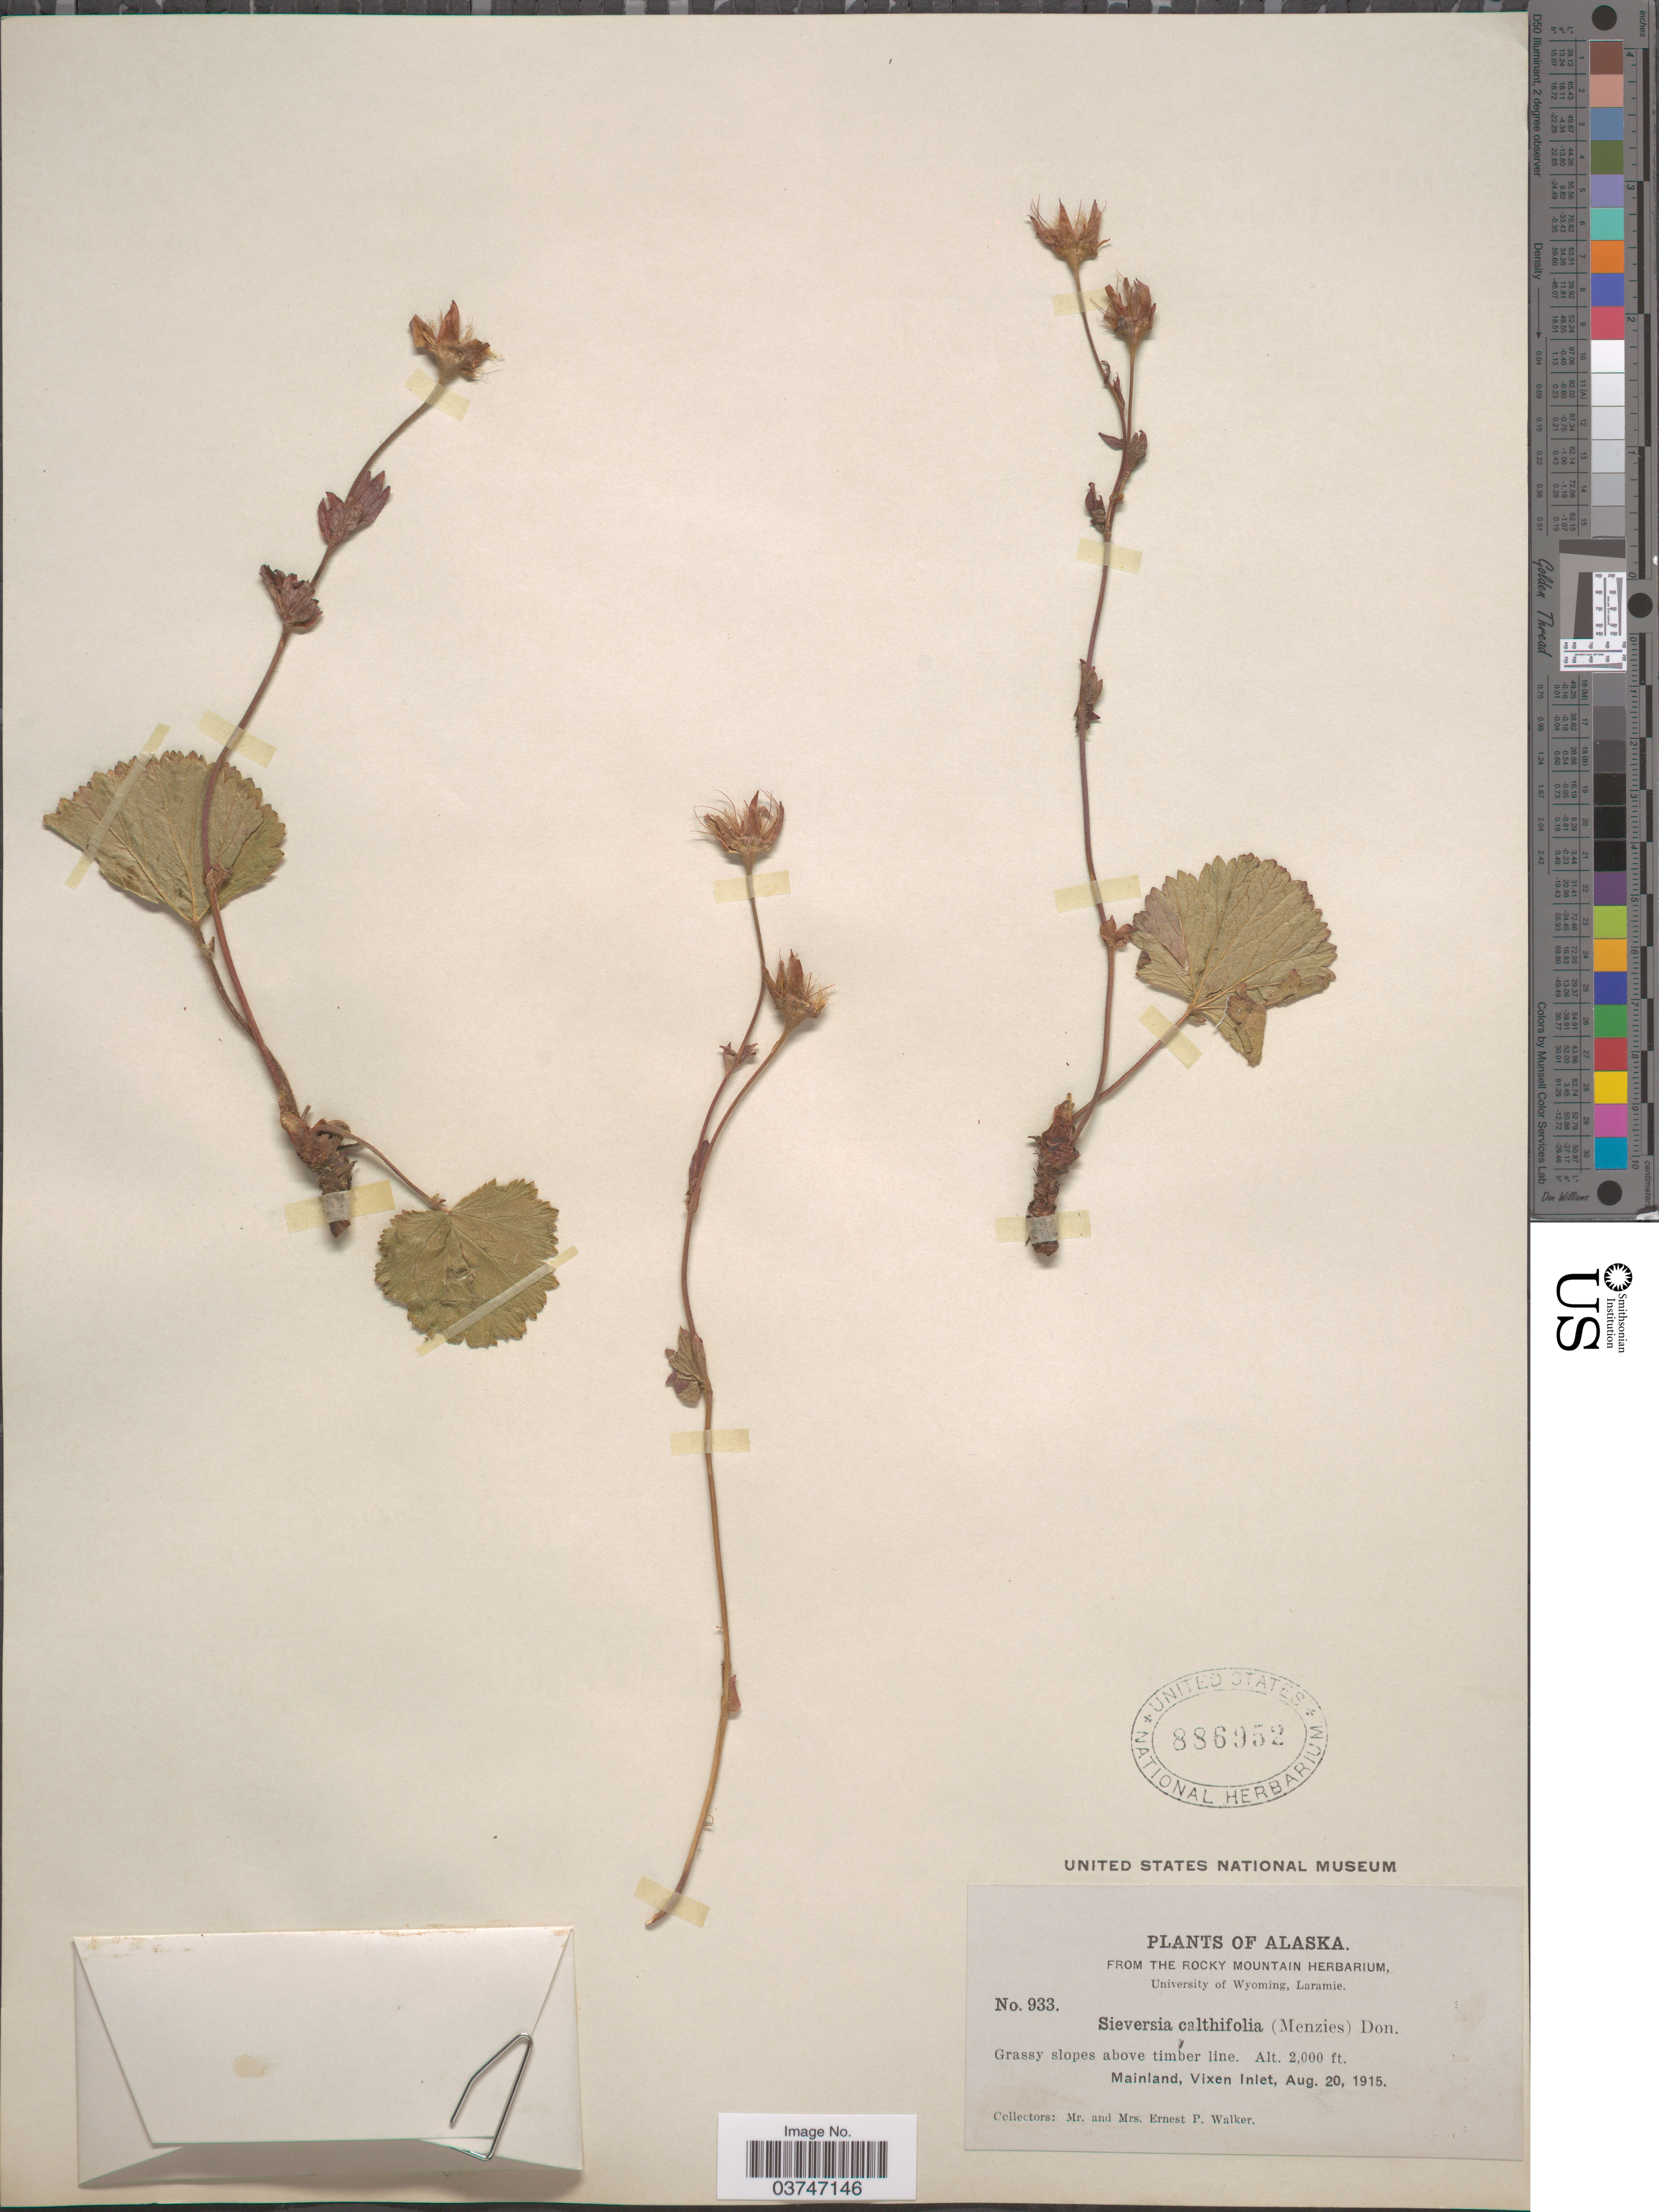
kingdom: Plantae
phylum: Tracheophyta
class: Magnoliopsida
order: Rosales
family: Rosaceae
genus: Geum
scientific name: Geum calthifolium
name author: Menzies ex Sm.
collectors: E. P. Walker & E. Walker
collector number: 933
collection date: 1915-08-20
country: United States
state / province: Alaska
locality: Above timber line. Mainland, Vixen Inlet.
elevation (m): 610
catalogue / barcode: US 886952